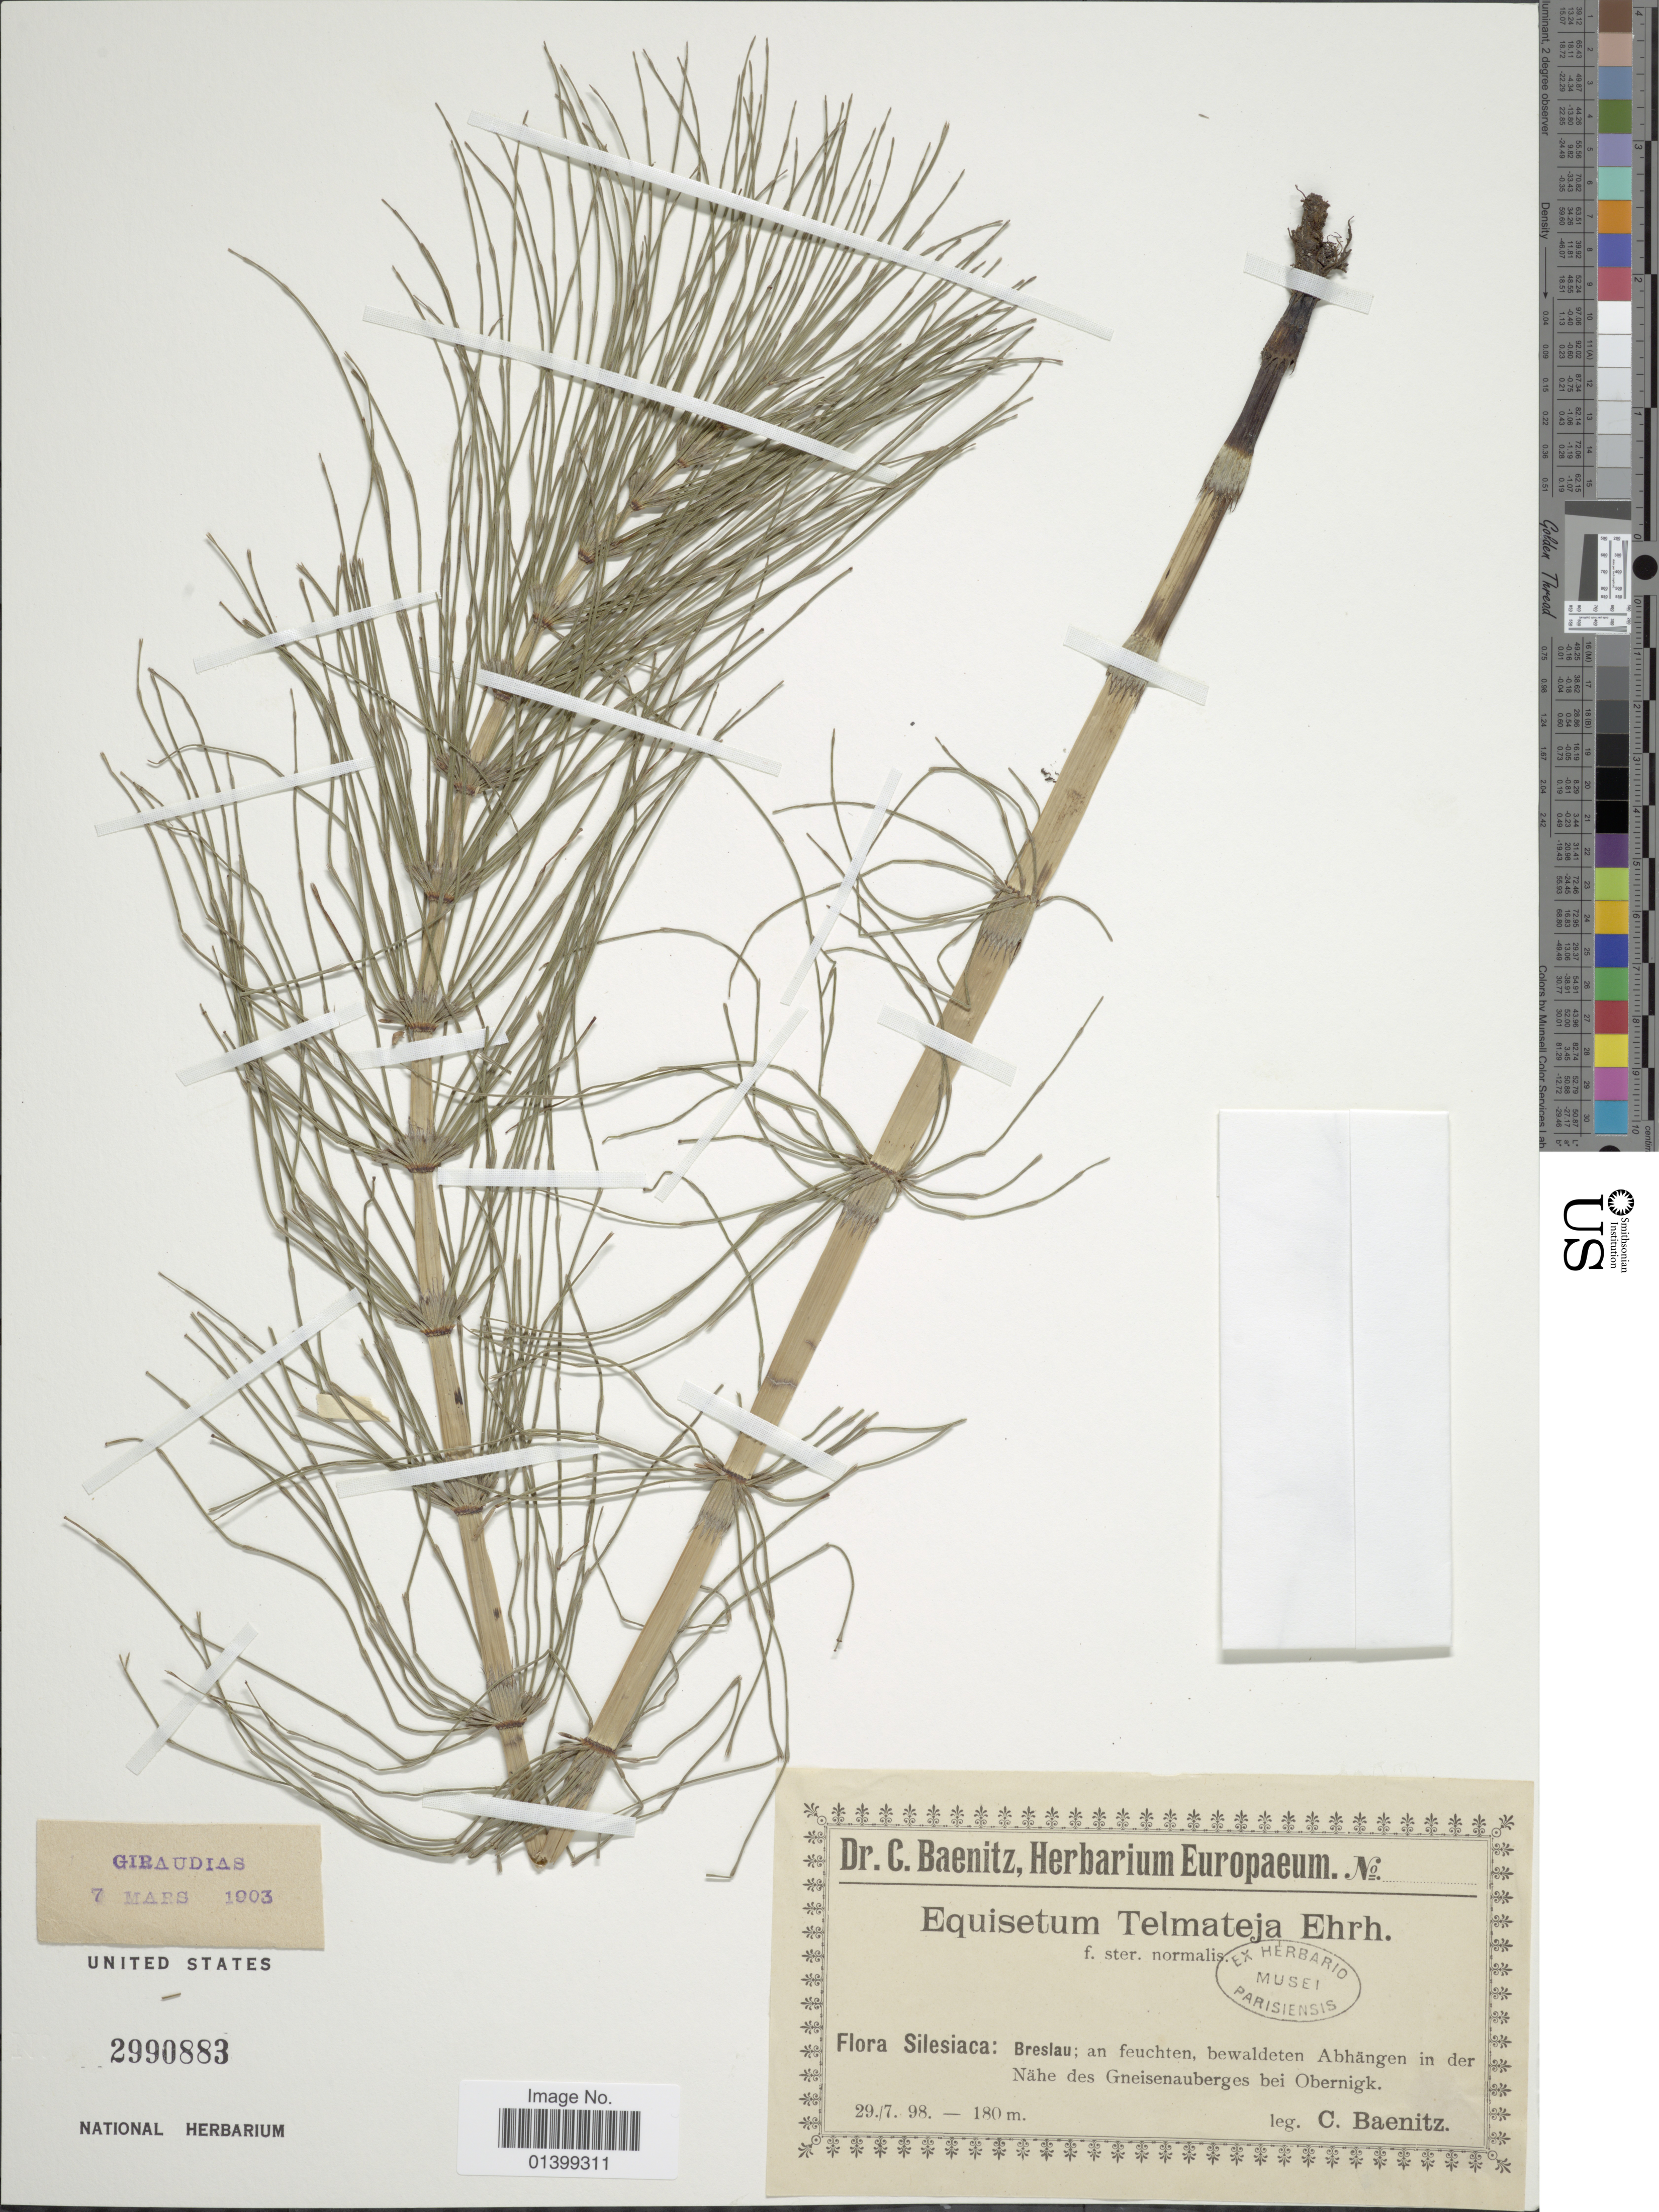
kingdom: Plantae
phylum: Tracheophyta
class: Polypodiopsida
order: Equisetales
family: Equisetaceae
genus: Equisetum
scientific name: Equisetum telmateia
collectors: C. G. Baenitz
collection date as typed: Transcribed d/m/y: 29/7/98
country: France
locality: Flora Silesiaca: Breslau; an feuchten, bewaldeten Abhängen in der Nähe des Gneisenauberges bei Obernigk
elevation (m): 180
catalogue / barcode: US 2990883